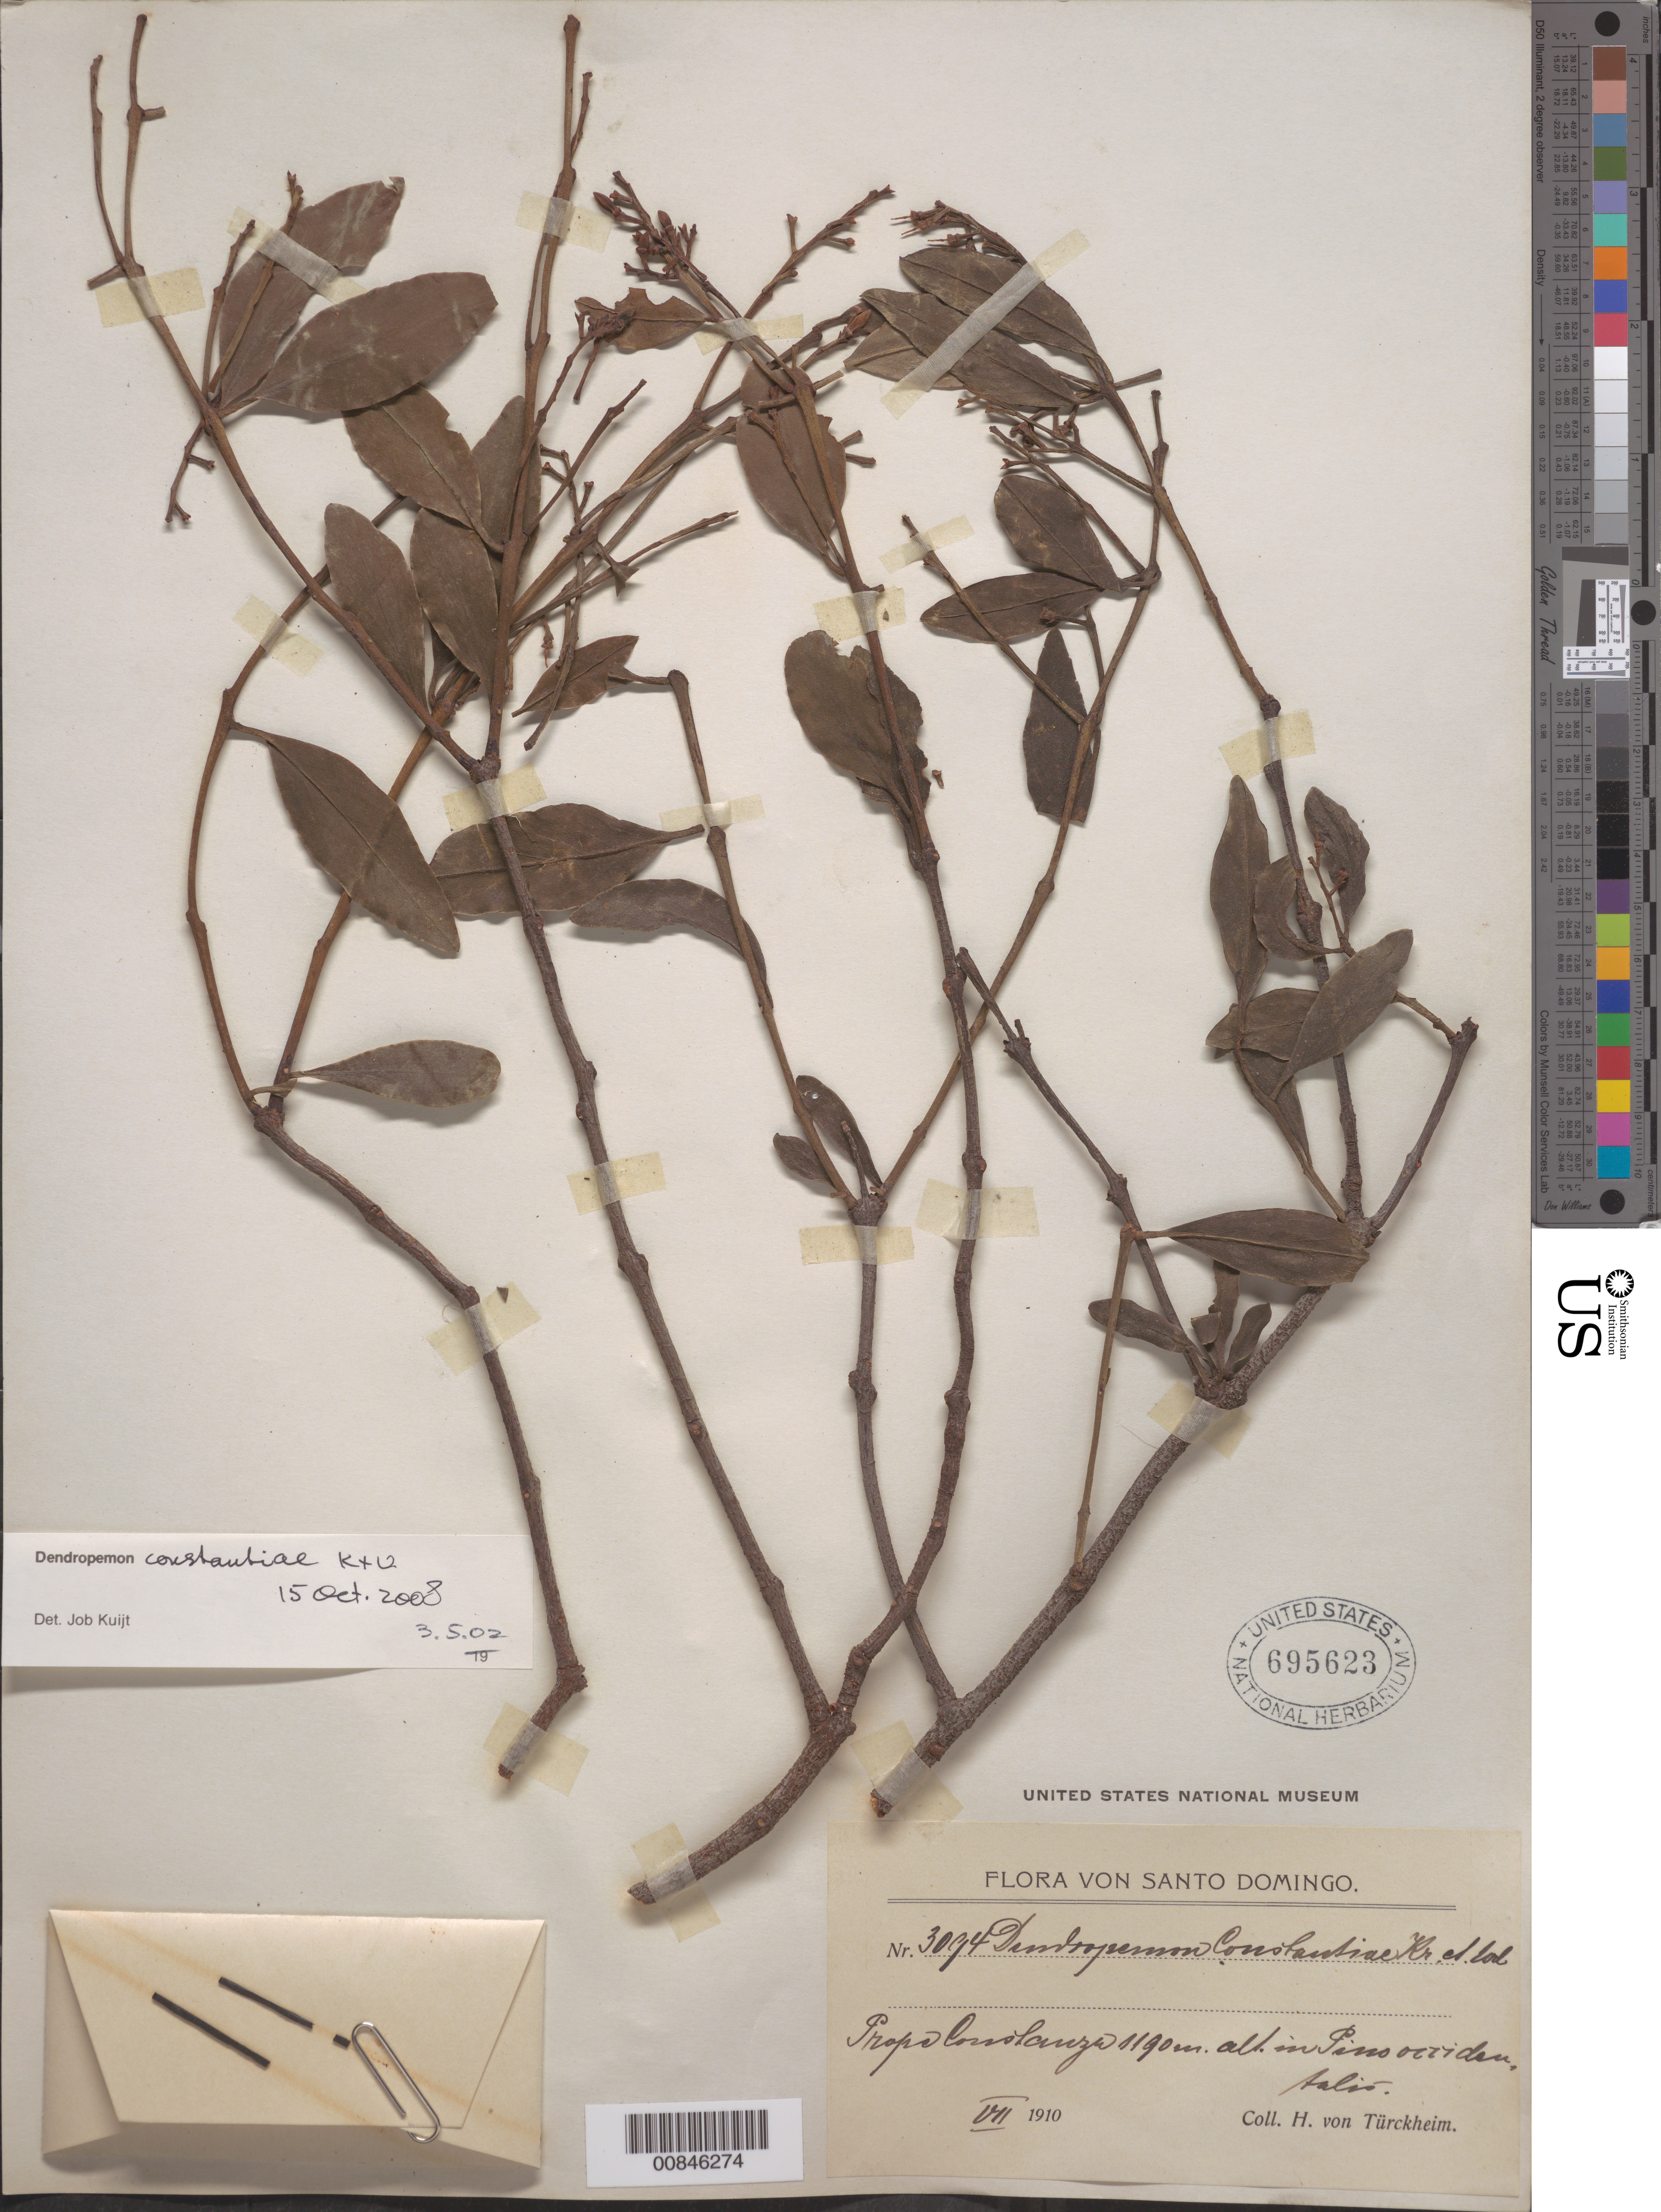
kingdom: Plantae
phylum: Tracheophyta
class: Magnoliopsida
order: Santalales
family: Loranthaceae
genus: Dendropemon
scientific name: Dendropemon constantiae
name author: Krug & Urb.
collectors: H. von Türckheim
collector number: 3094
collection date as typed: Jul 1910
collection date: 1910-07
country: Dominican Republic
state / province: La Vega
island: Hispaniola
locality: Prope Constanza.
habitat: In Pinus occidentalis.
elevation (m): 1190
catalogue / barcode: US 695623